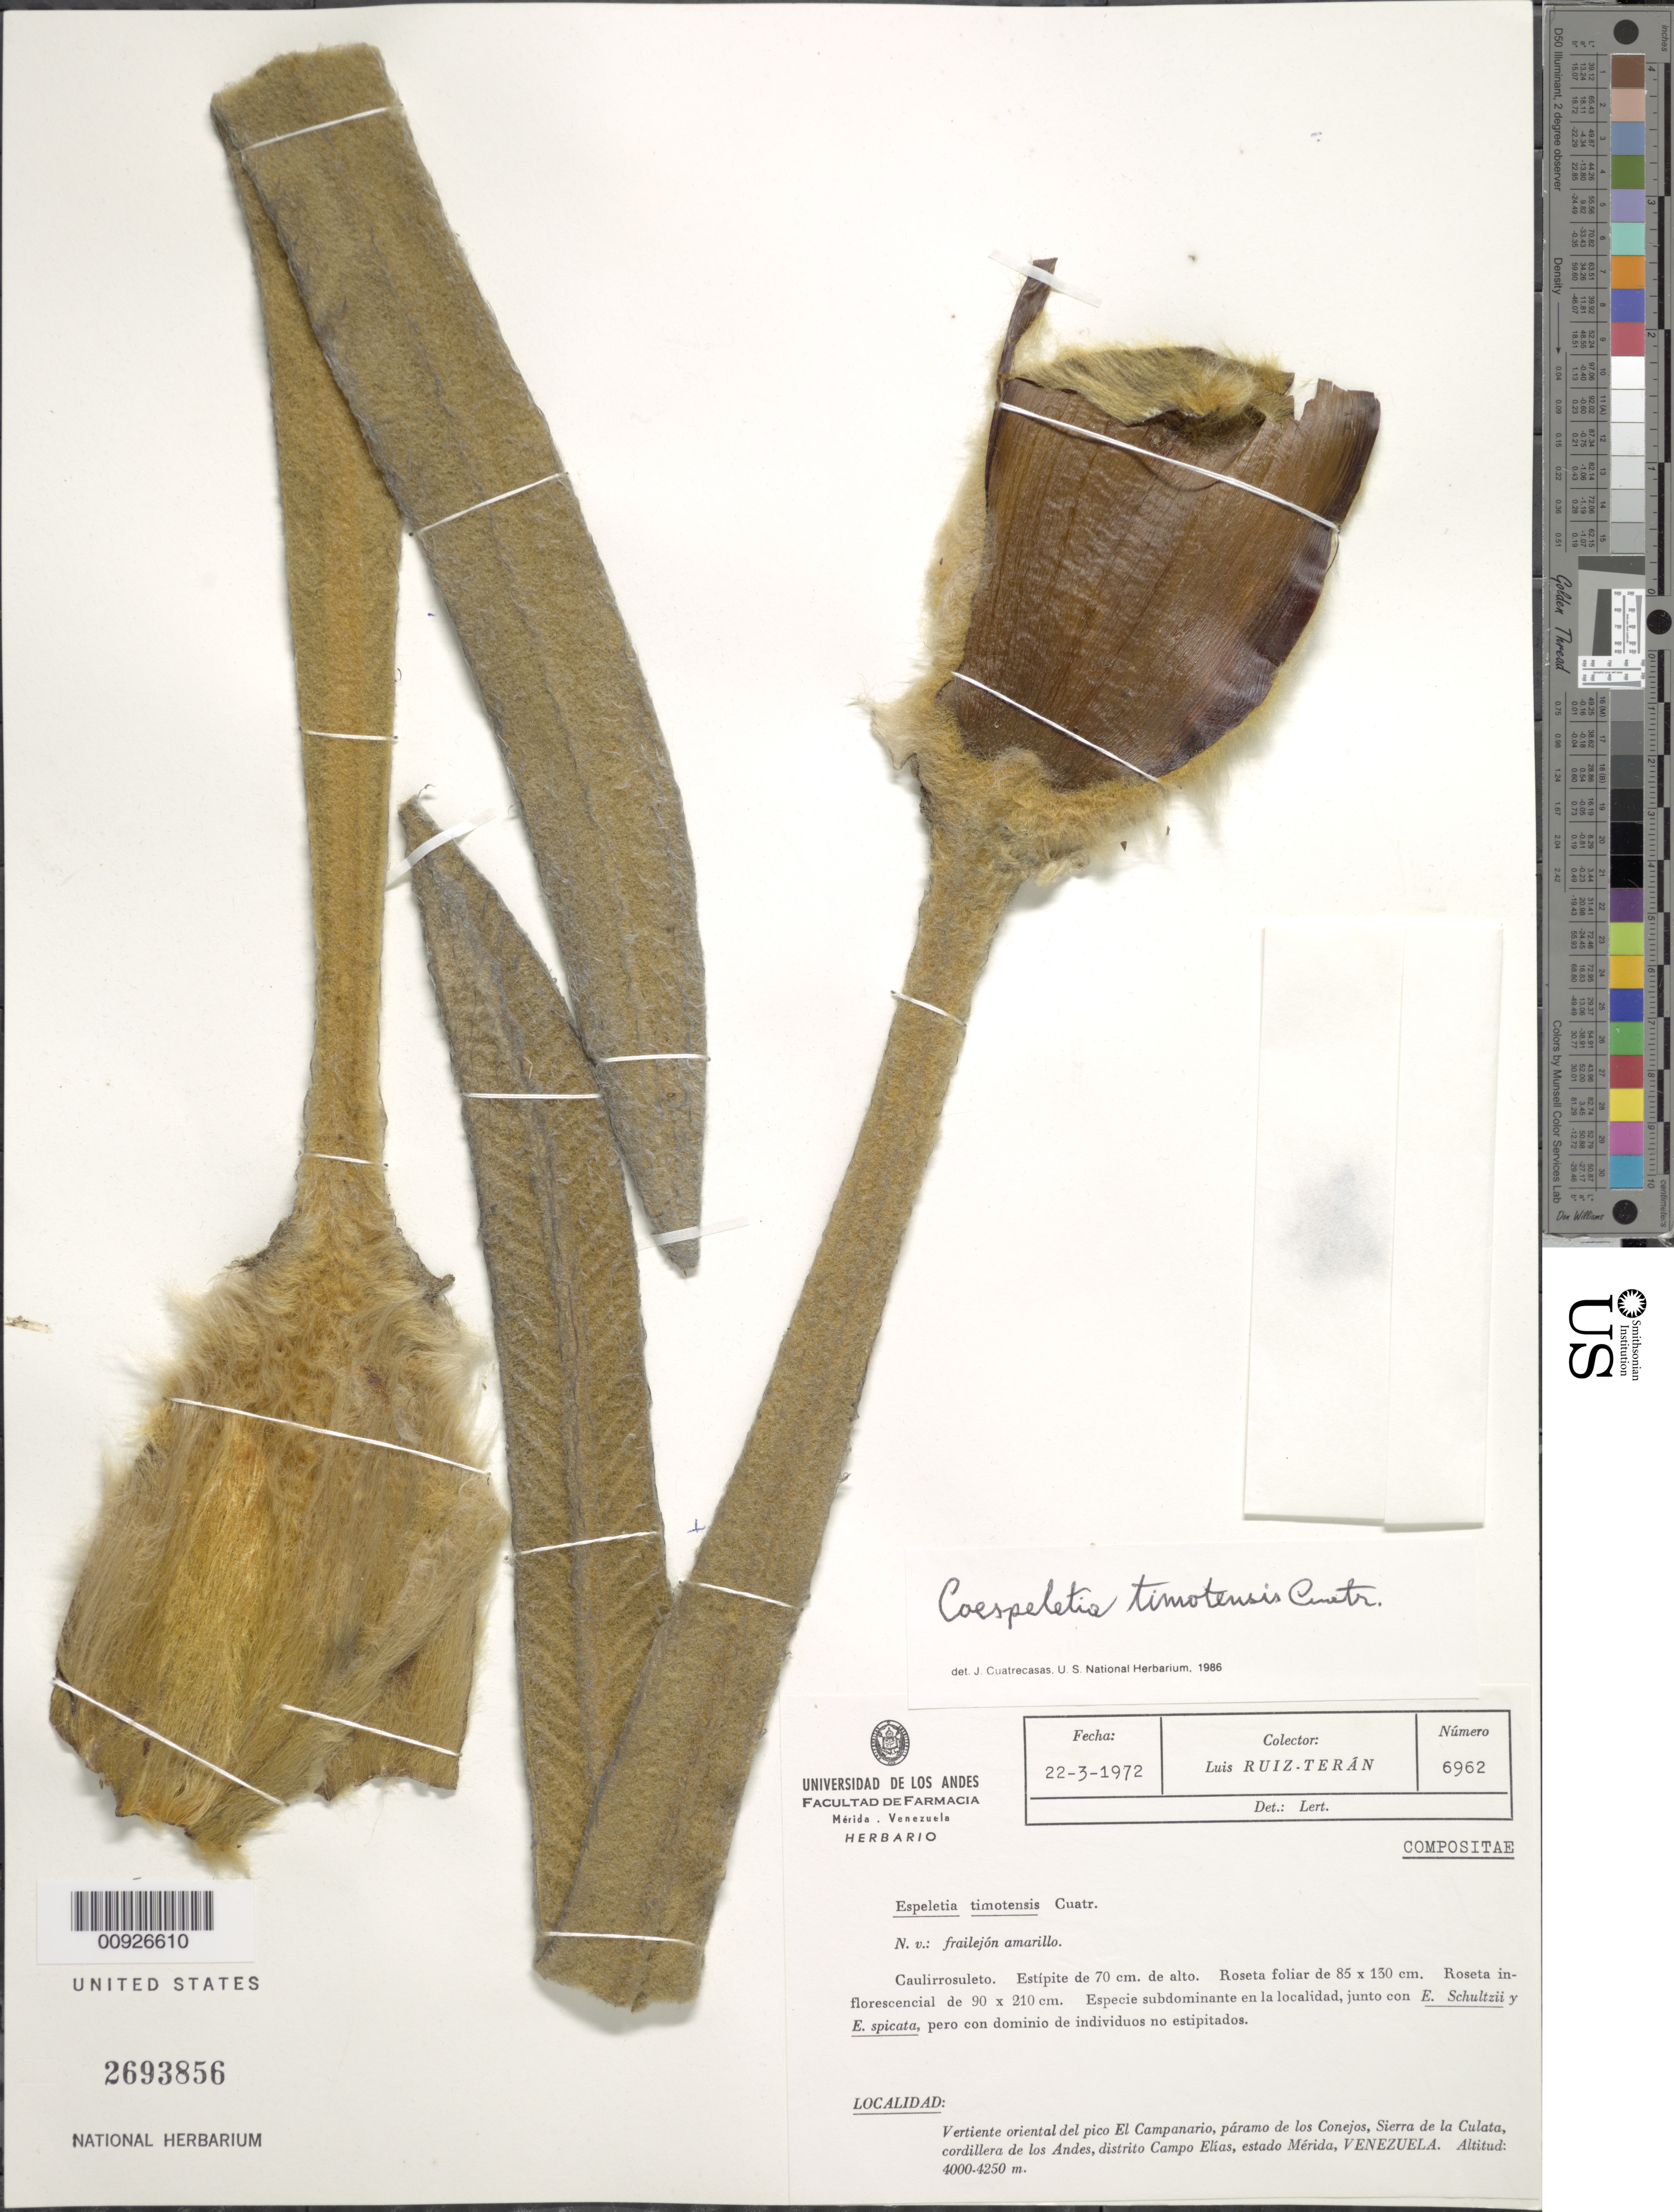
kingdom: Plantae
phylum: Tracheophyta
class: Magnoliopsida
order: Asterales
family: Asteraceae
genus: Coespeletia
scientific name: Coespeletia timotensis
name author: (Cuatrec.) Cuatrec.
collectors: L. E. Ruíz-Terán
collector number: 6962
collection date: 1972-03-22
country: Venezuela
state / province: Mérida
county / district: Campo Elías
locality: P. de los Conejos. Vertiente oriental del pico El Campanario, Sierra de la Culata, Cordillera de los Andes.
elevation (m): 4000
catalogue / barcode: US 2693856